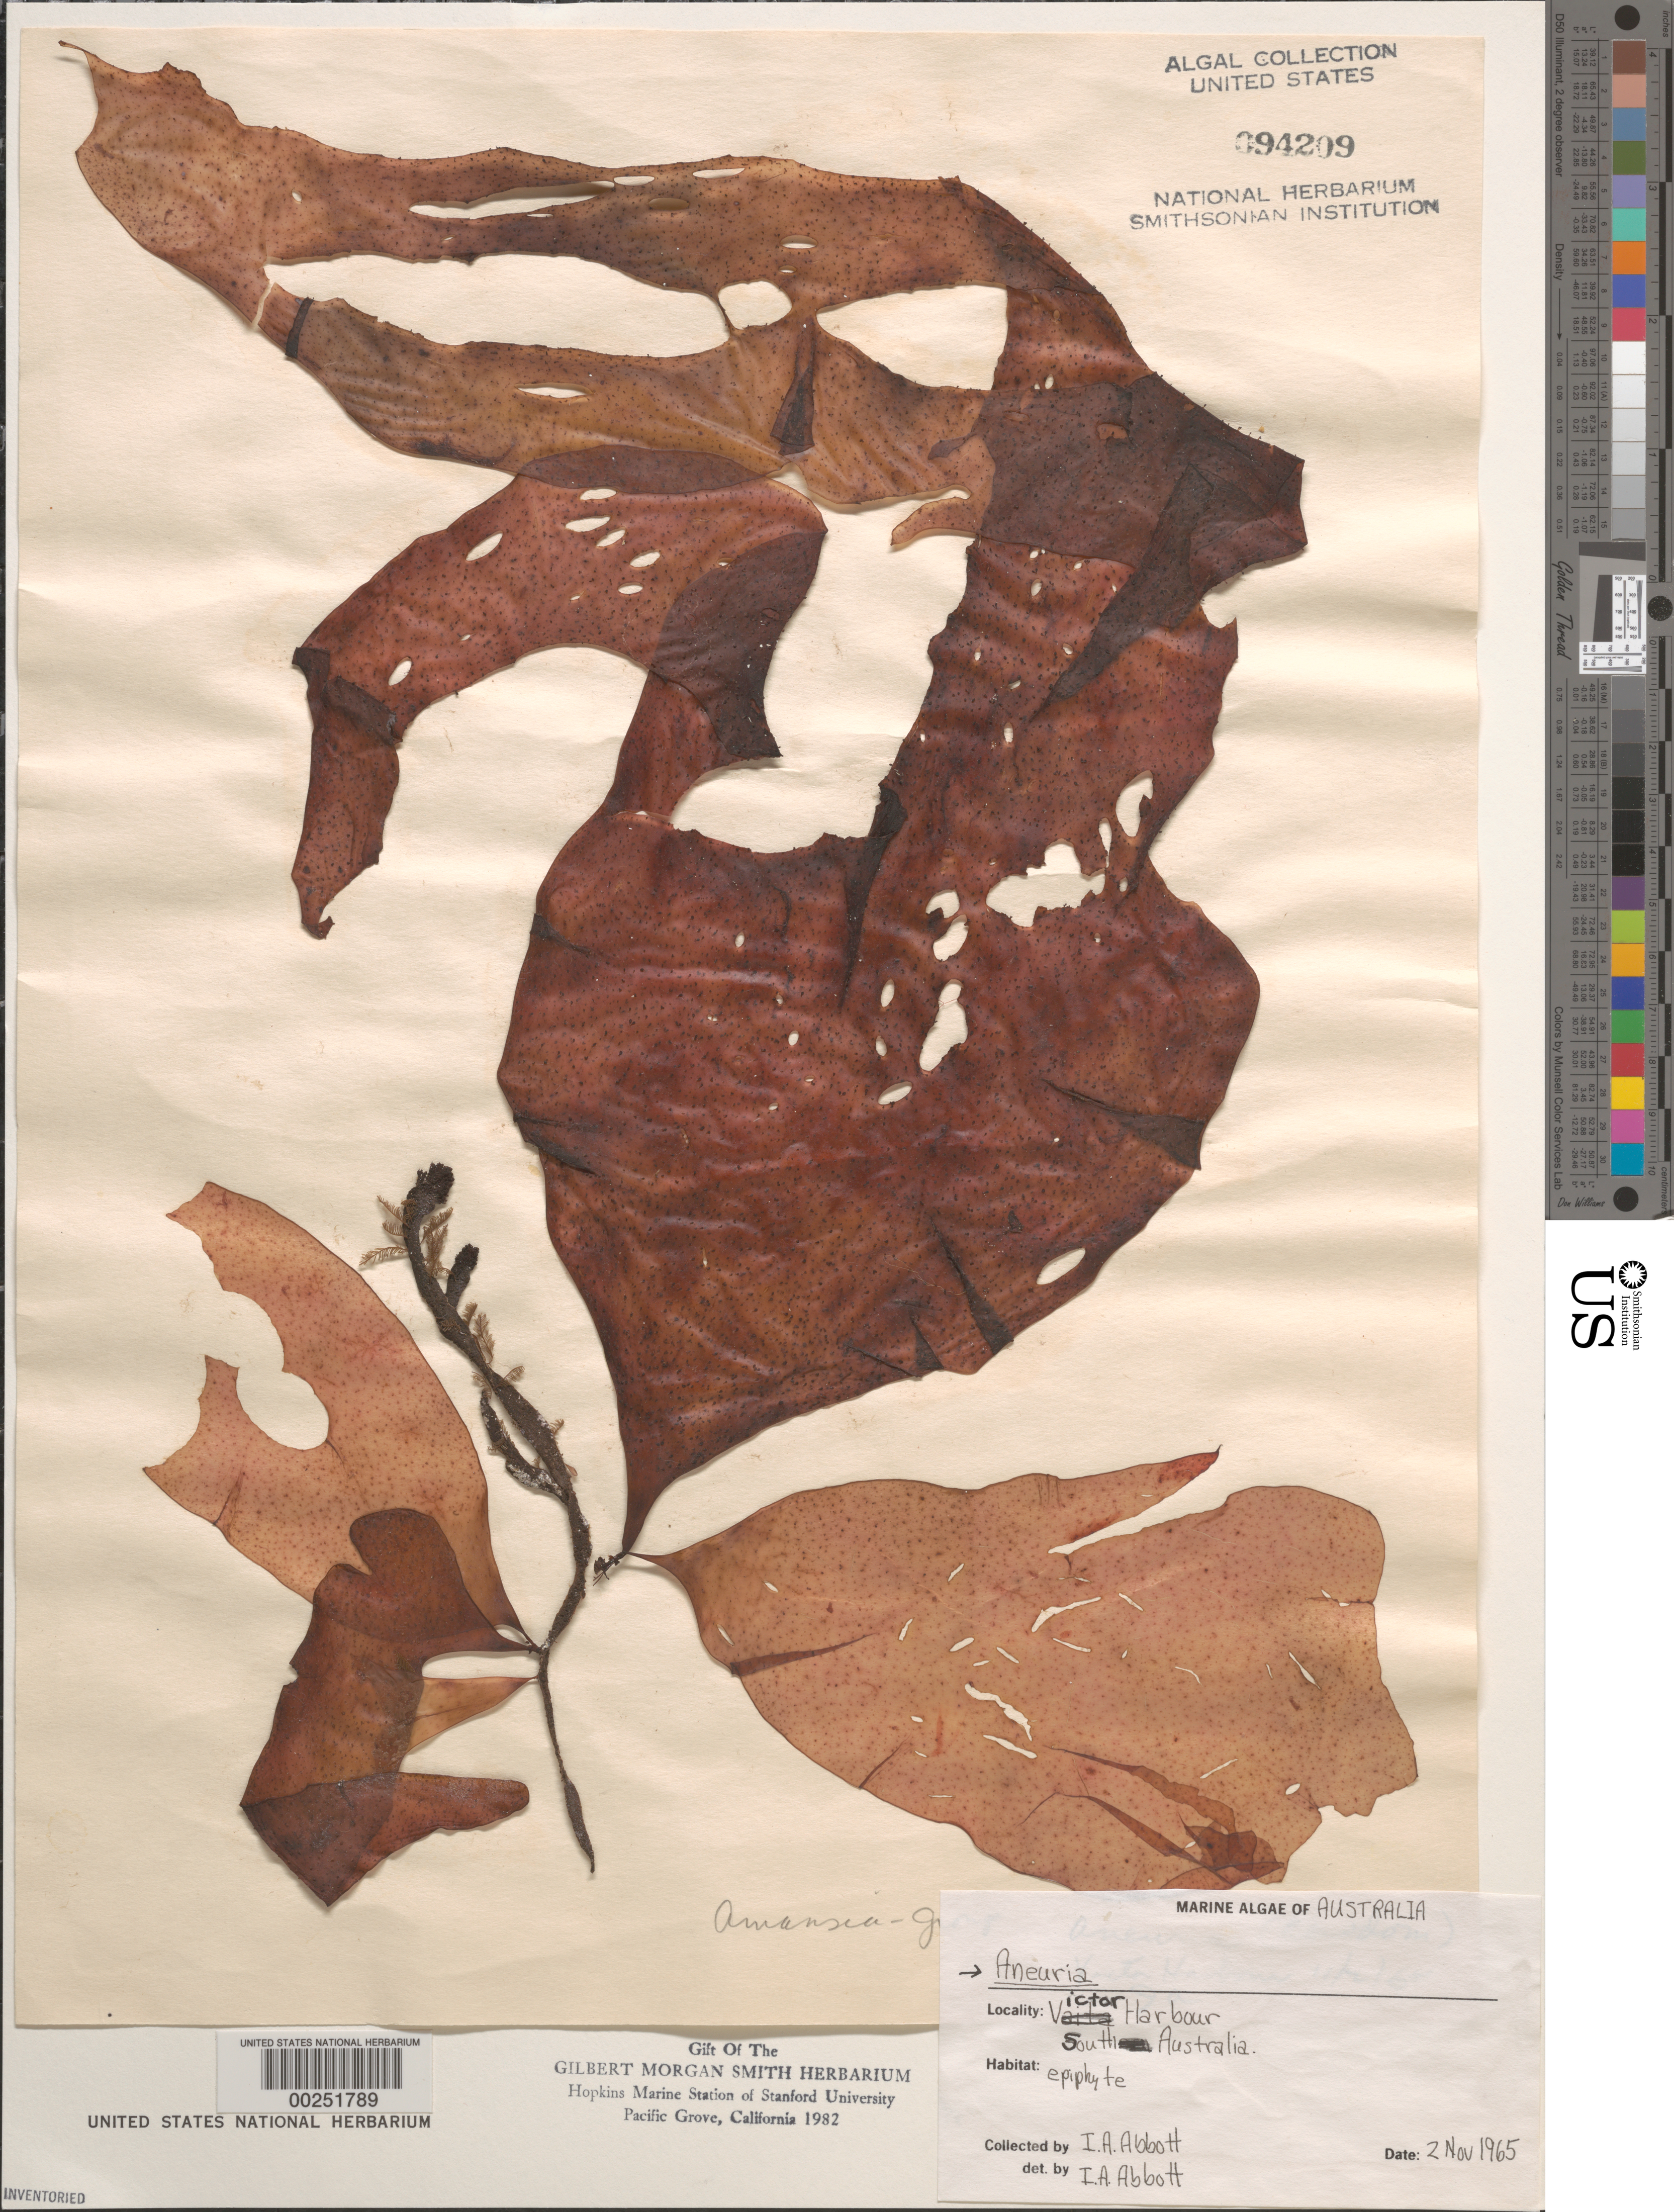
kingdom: Plantae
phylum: Rhodophyta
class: Florideophyceae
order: Ceramiales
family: Rhodomelaceae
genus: Aneuria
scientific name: Aneuria sp.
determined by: Abbott, Isabella A.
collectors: I. A. Abbott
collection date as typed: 02 Nov 1965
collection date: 1965-11-02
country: Australia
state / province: South Australia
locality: Victor harbor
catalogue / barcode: US 94209